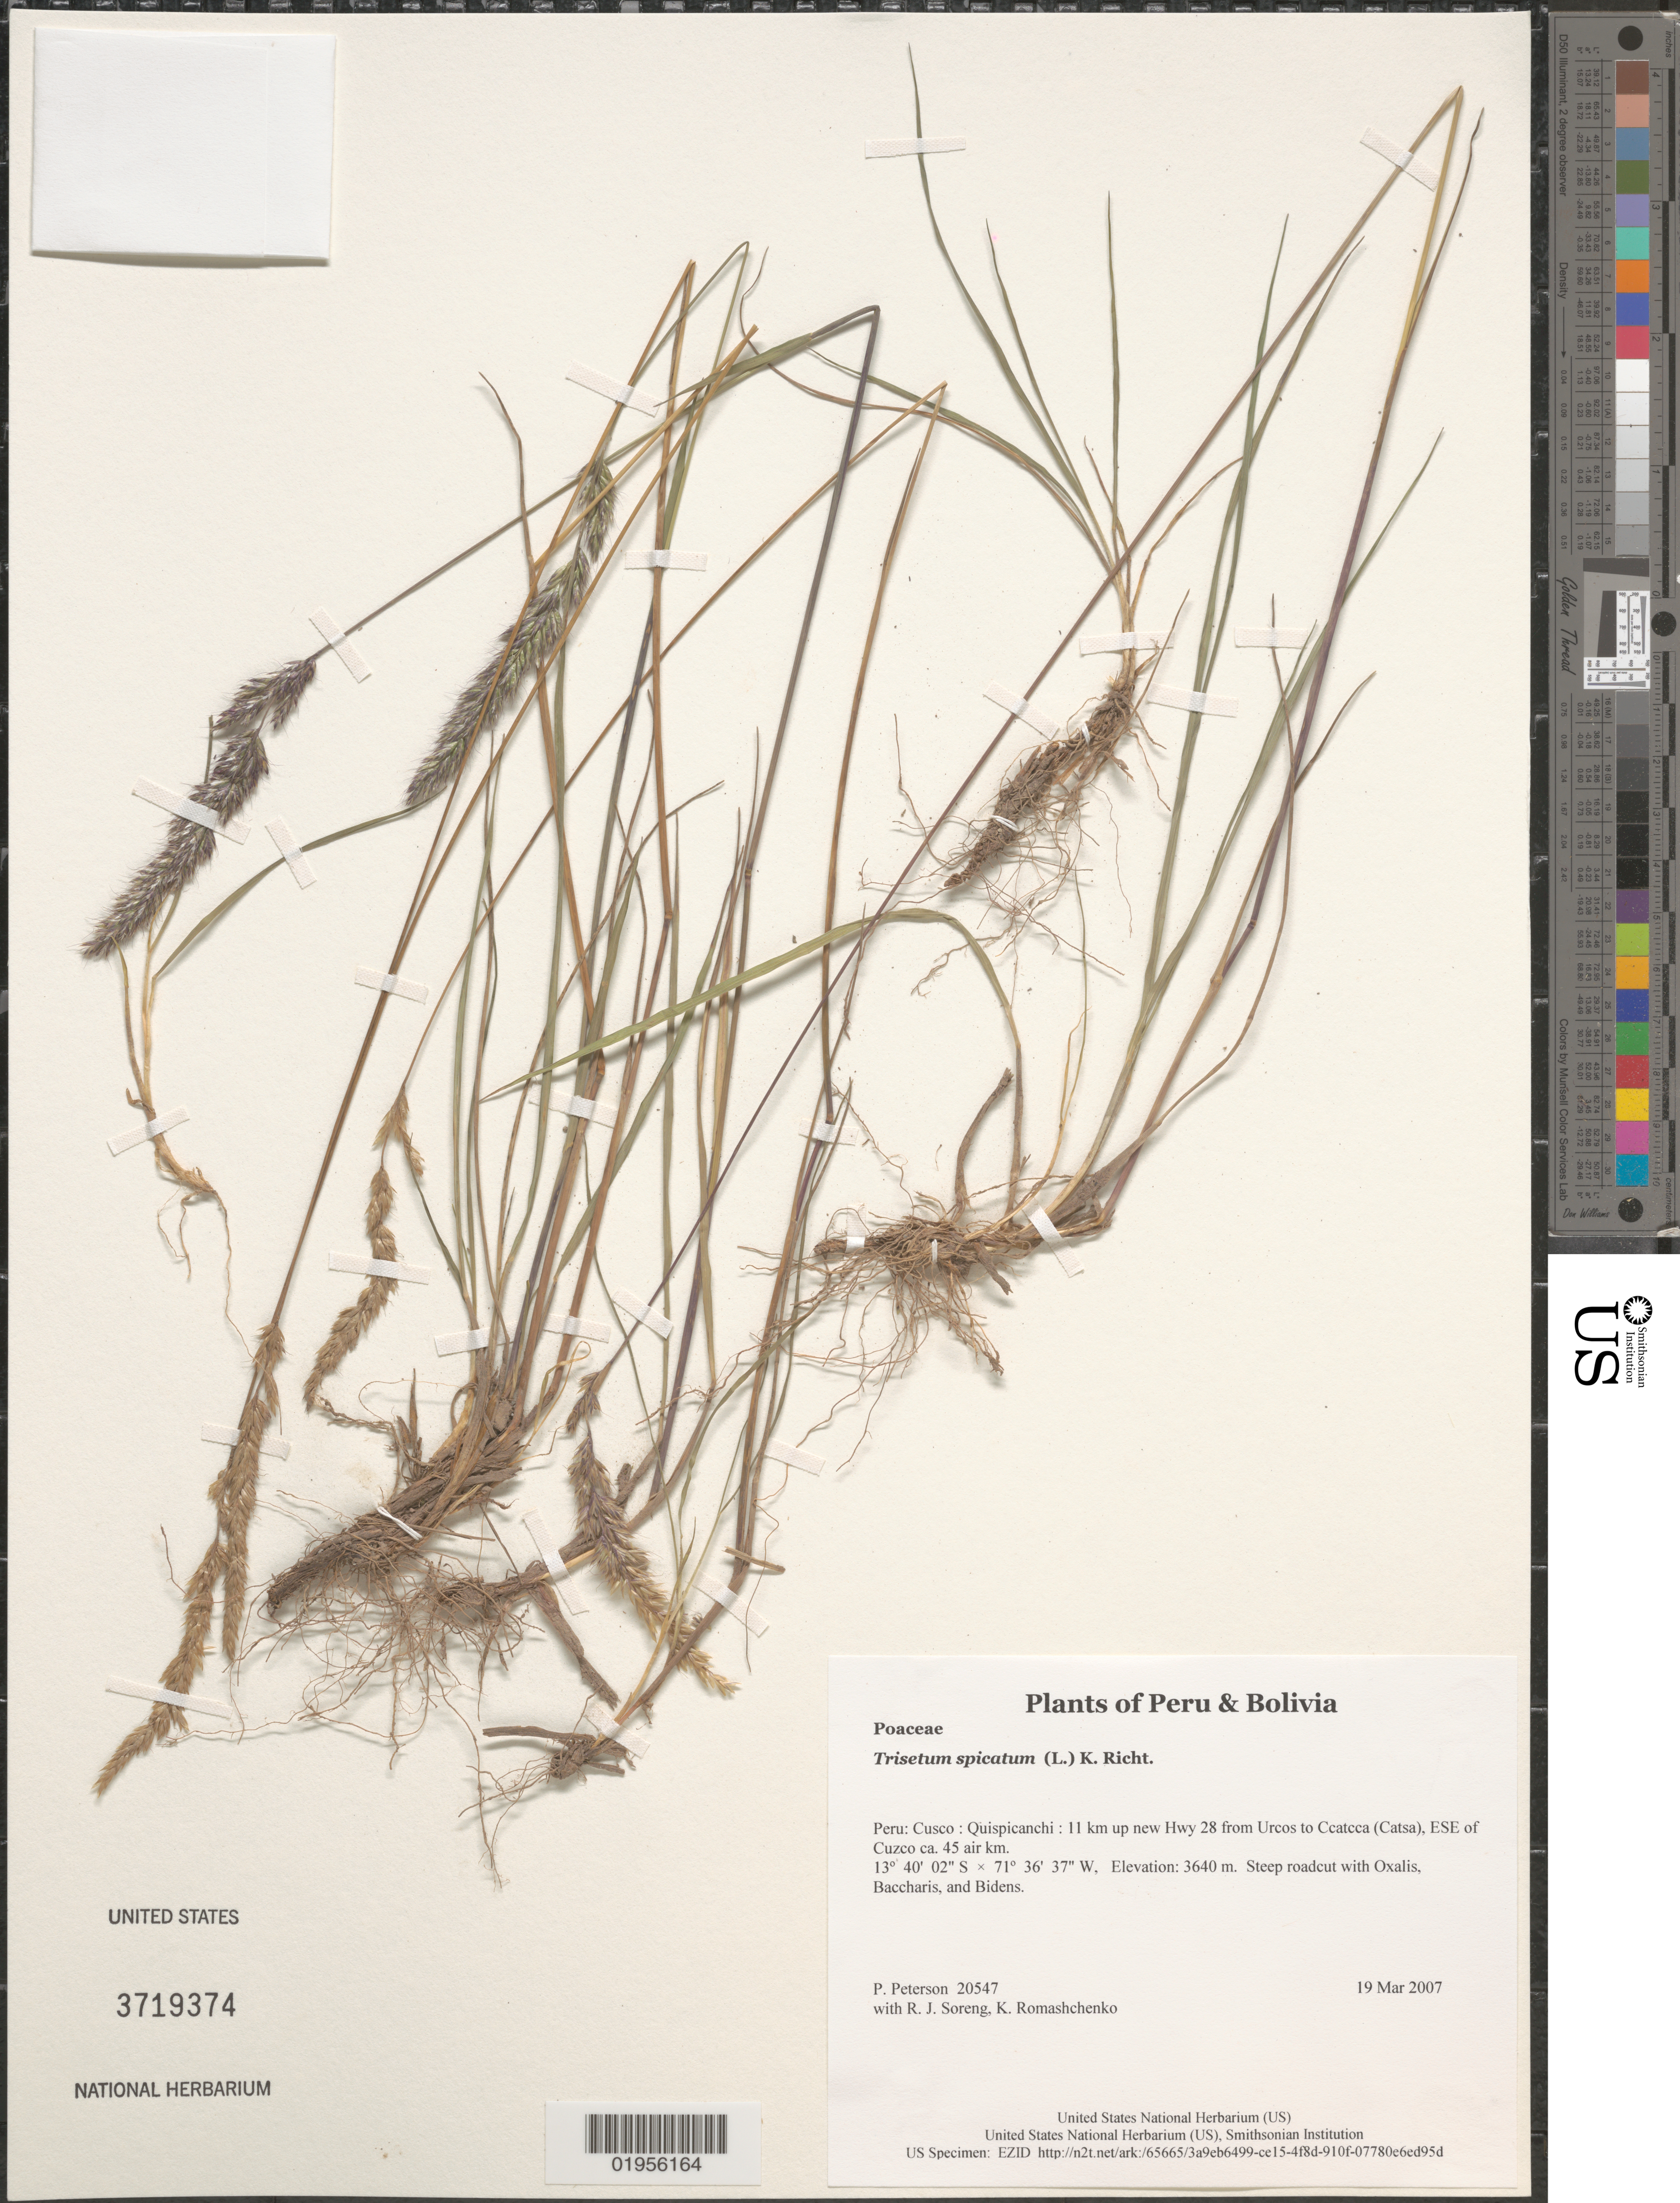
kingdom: Plantae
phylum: Tracheophyta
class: Liliopsida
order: Poales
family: Poaceae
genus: Trisetum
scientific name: Trisetum spicatum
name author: (L.) K. Richt.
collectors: P. M. Peterson, R. J. Soreng & K. Romashchenko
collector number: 20547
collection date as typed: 19 Mar 2007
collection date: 2007-03-19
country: Peru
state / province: Cusco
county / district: Quispicanchis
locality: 11 km up new Hwy 28 from Urcos to Ccatcca (Catsa), ESE of Cuzco ca. 45 air km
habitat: Steep roadcut with Oxalis, Baccharis, and Bidens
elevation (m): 3640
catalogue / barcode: US 3719374